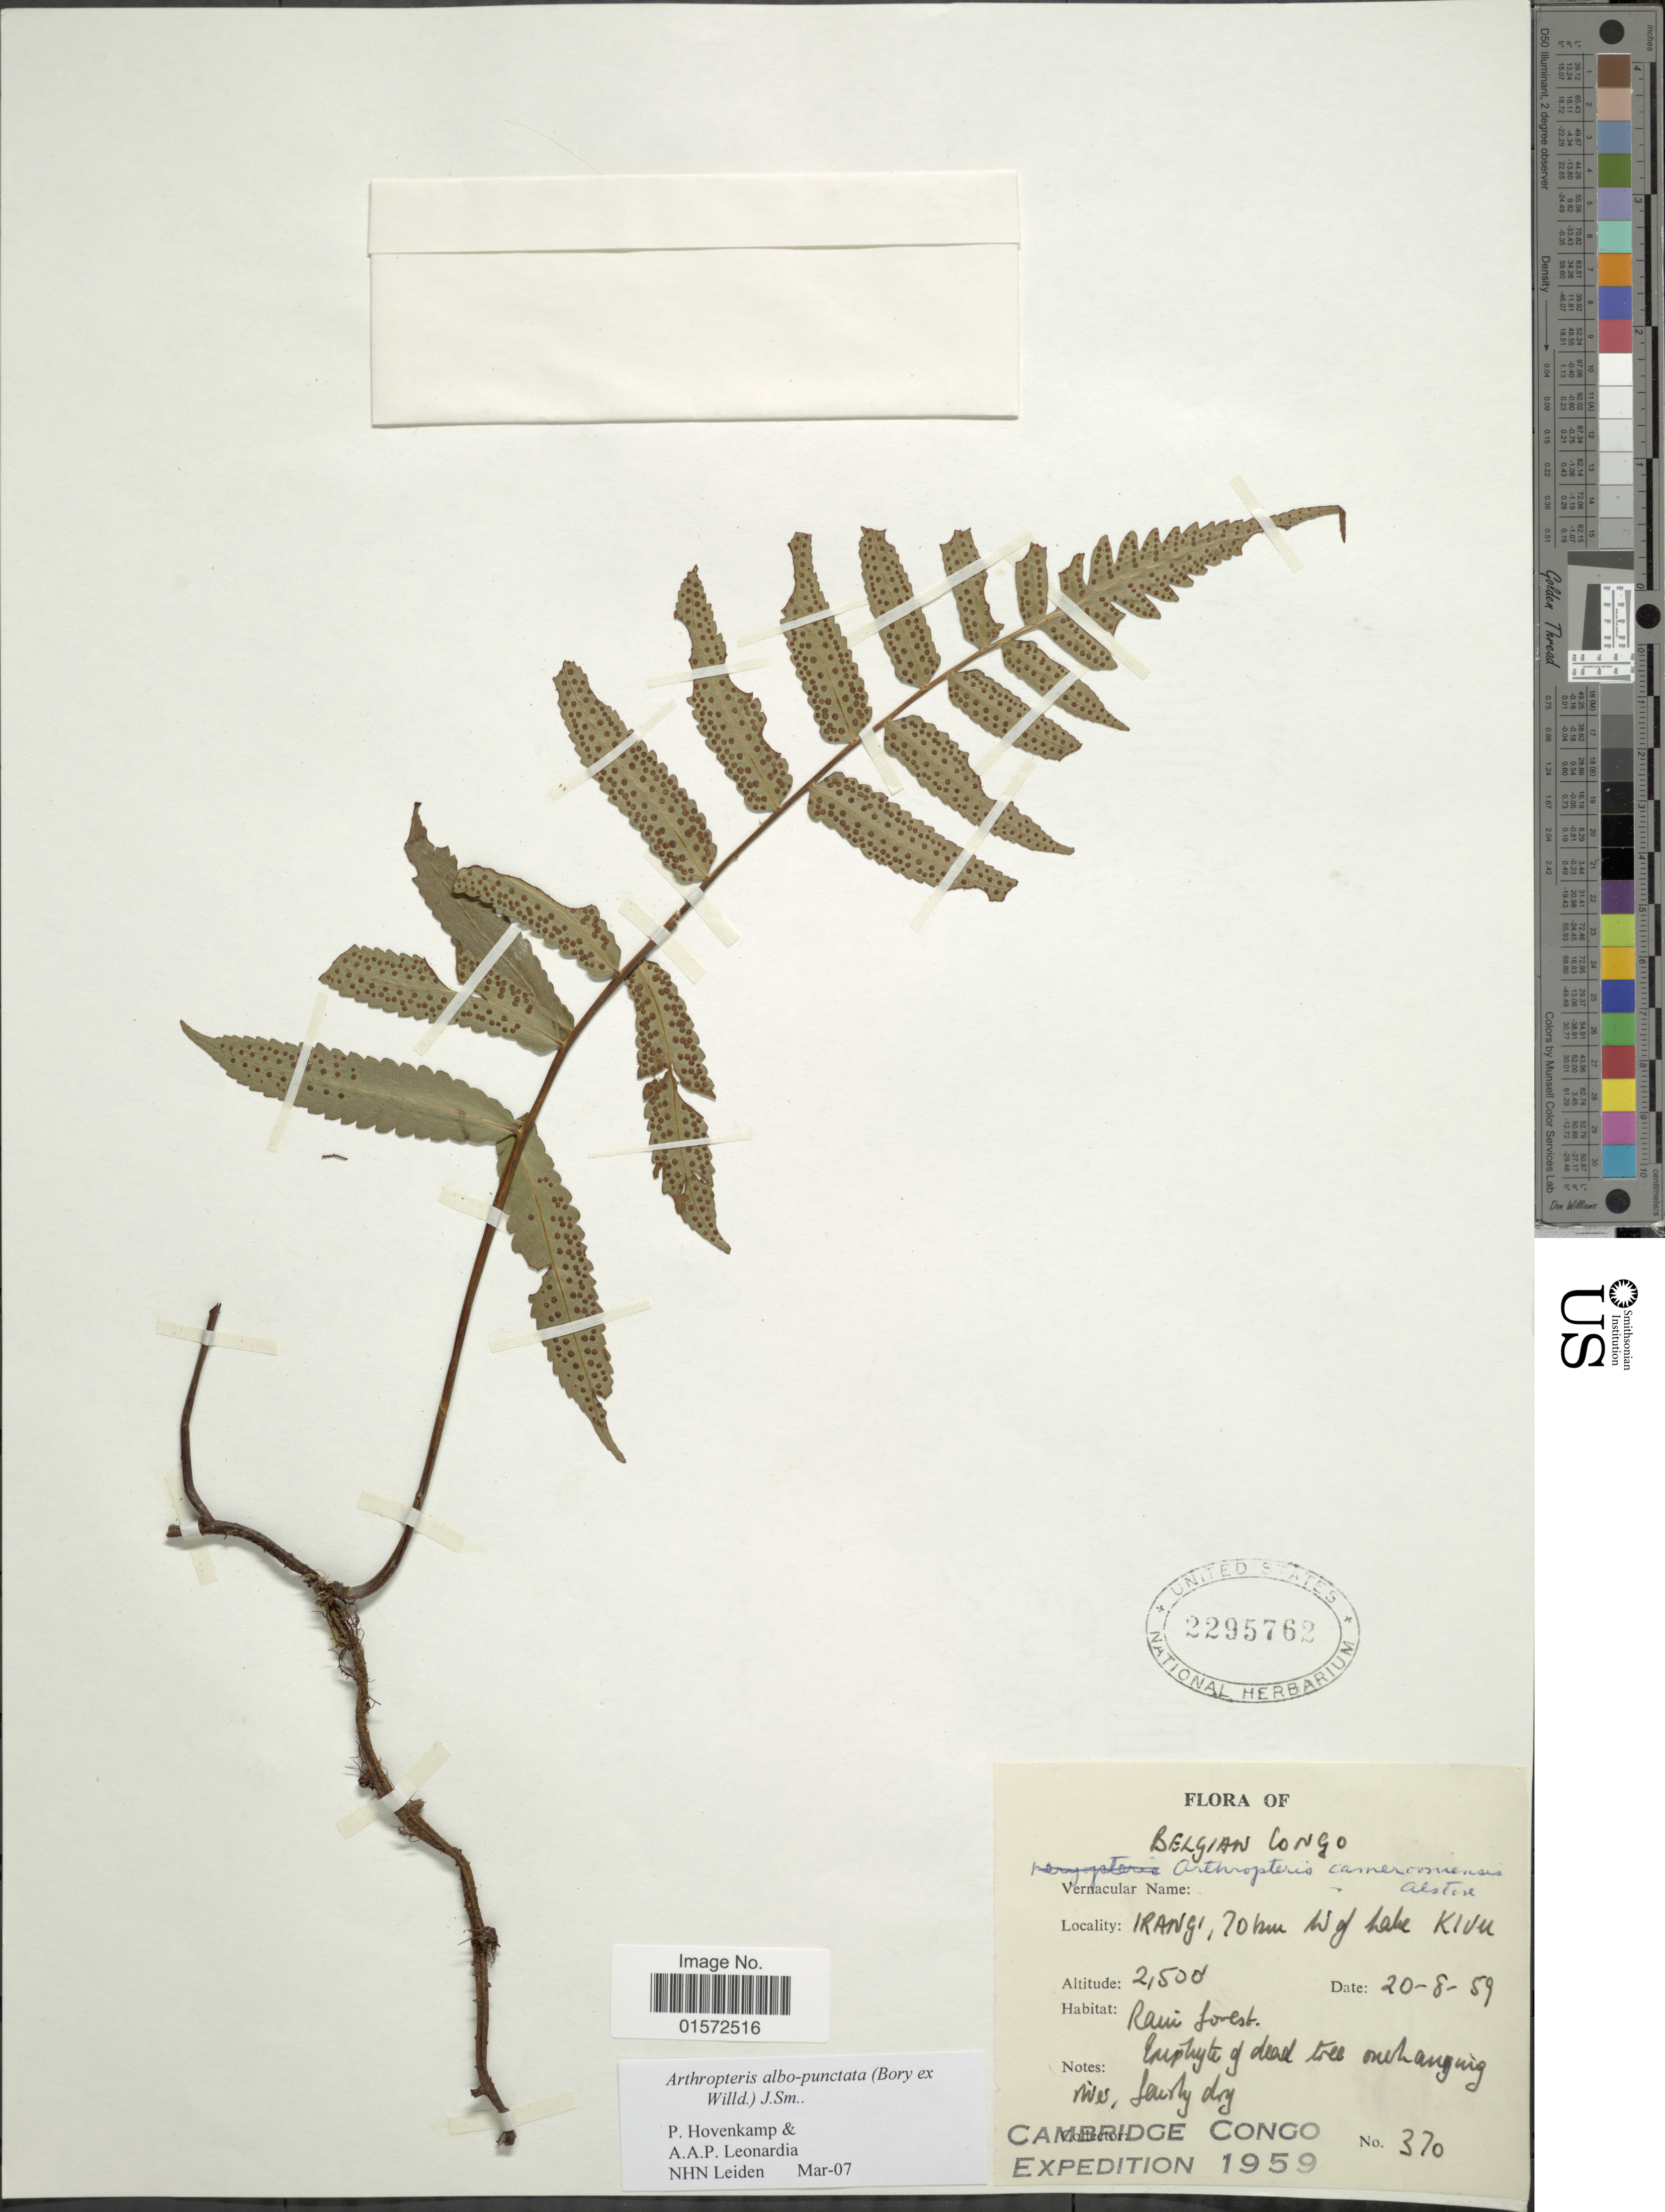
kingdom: Plantae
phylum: Tracheophyta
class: Polypodiopsida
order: Polypodiales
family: Tectariaceae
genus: Arthropteris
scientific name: Arthropteris albopunctata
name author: (Bory ex Willd.) J. Sm.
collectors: Cambridge Congo Expedition 1959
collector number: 370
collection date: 1959-08-20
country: Congo, Democratic Republic of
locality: Belgian Congo, Irangi 70 km W of Lake Kivu, Rain Forest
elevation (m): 762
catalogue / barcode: US 2295762